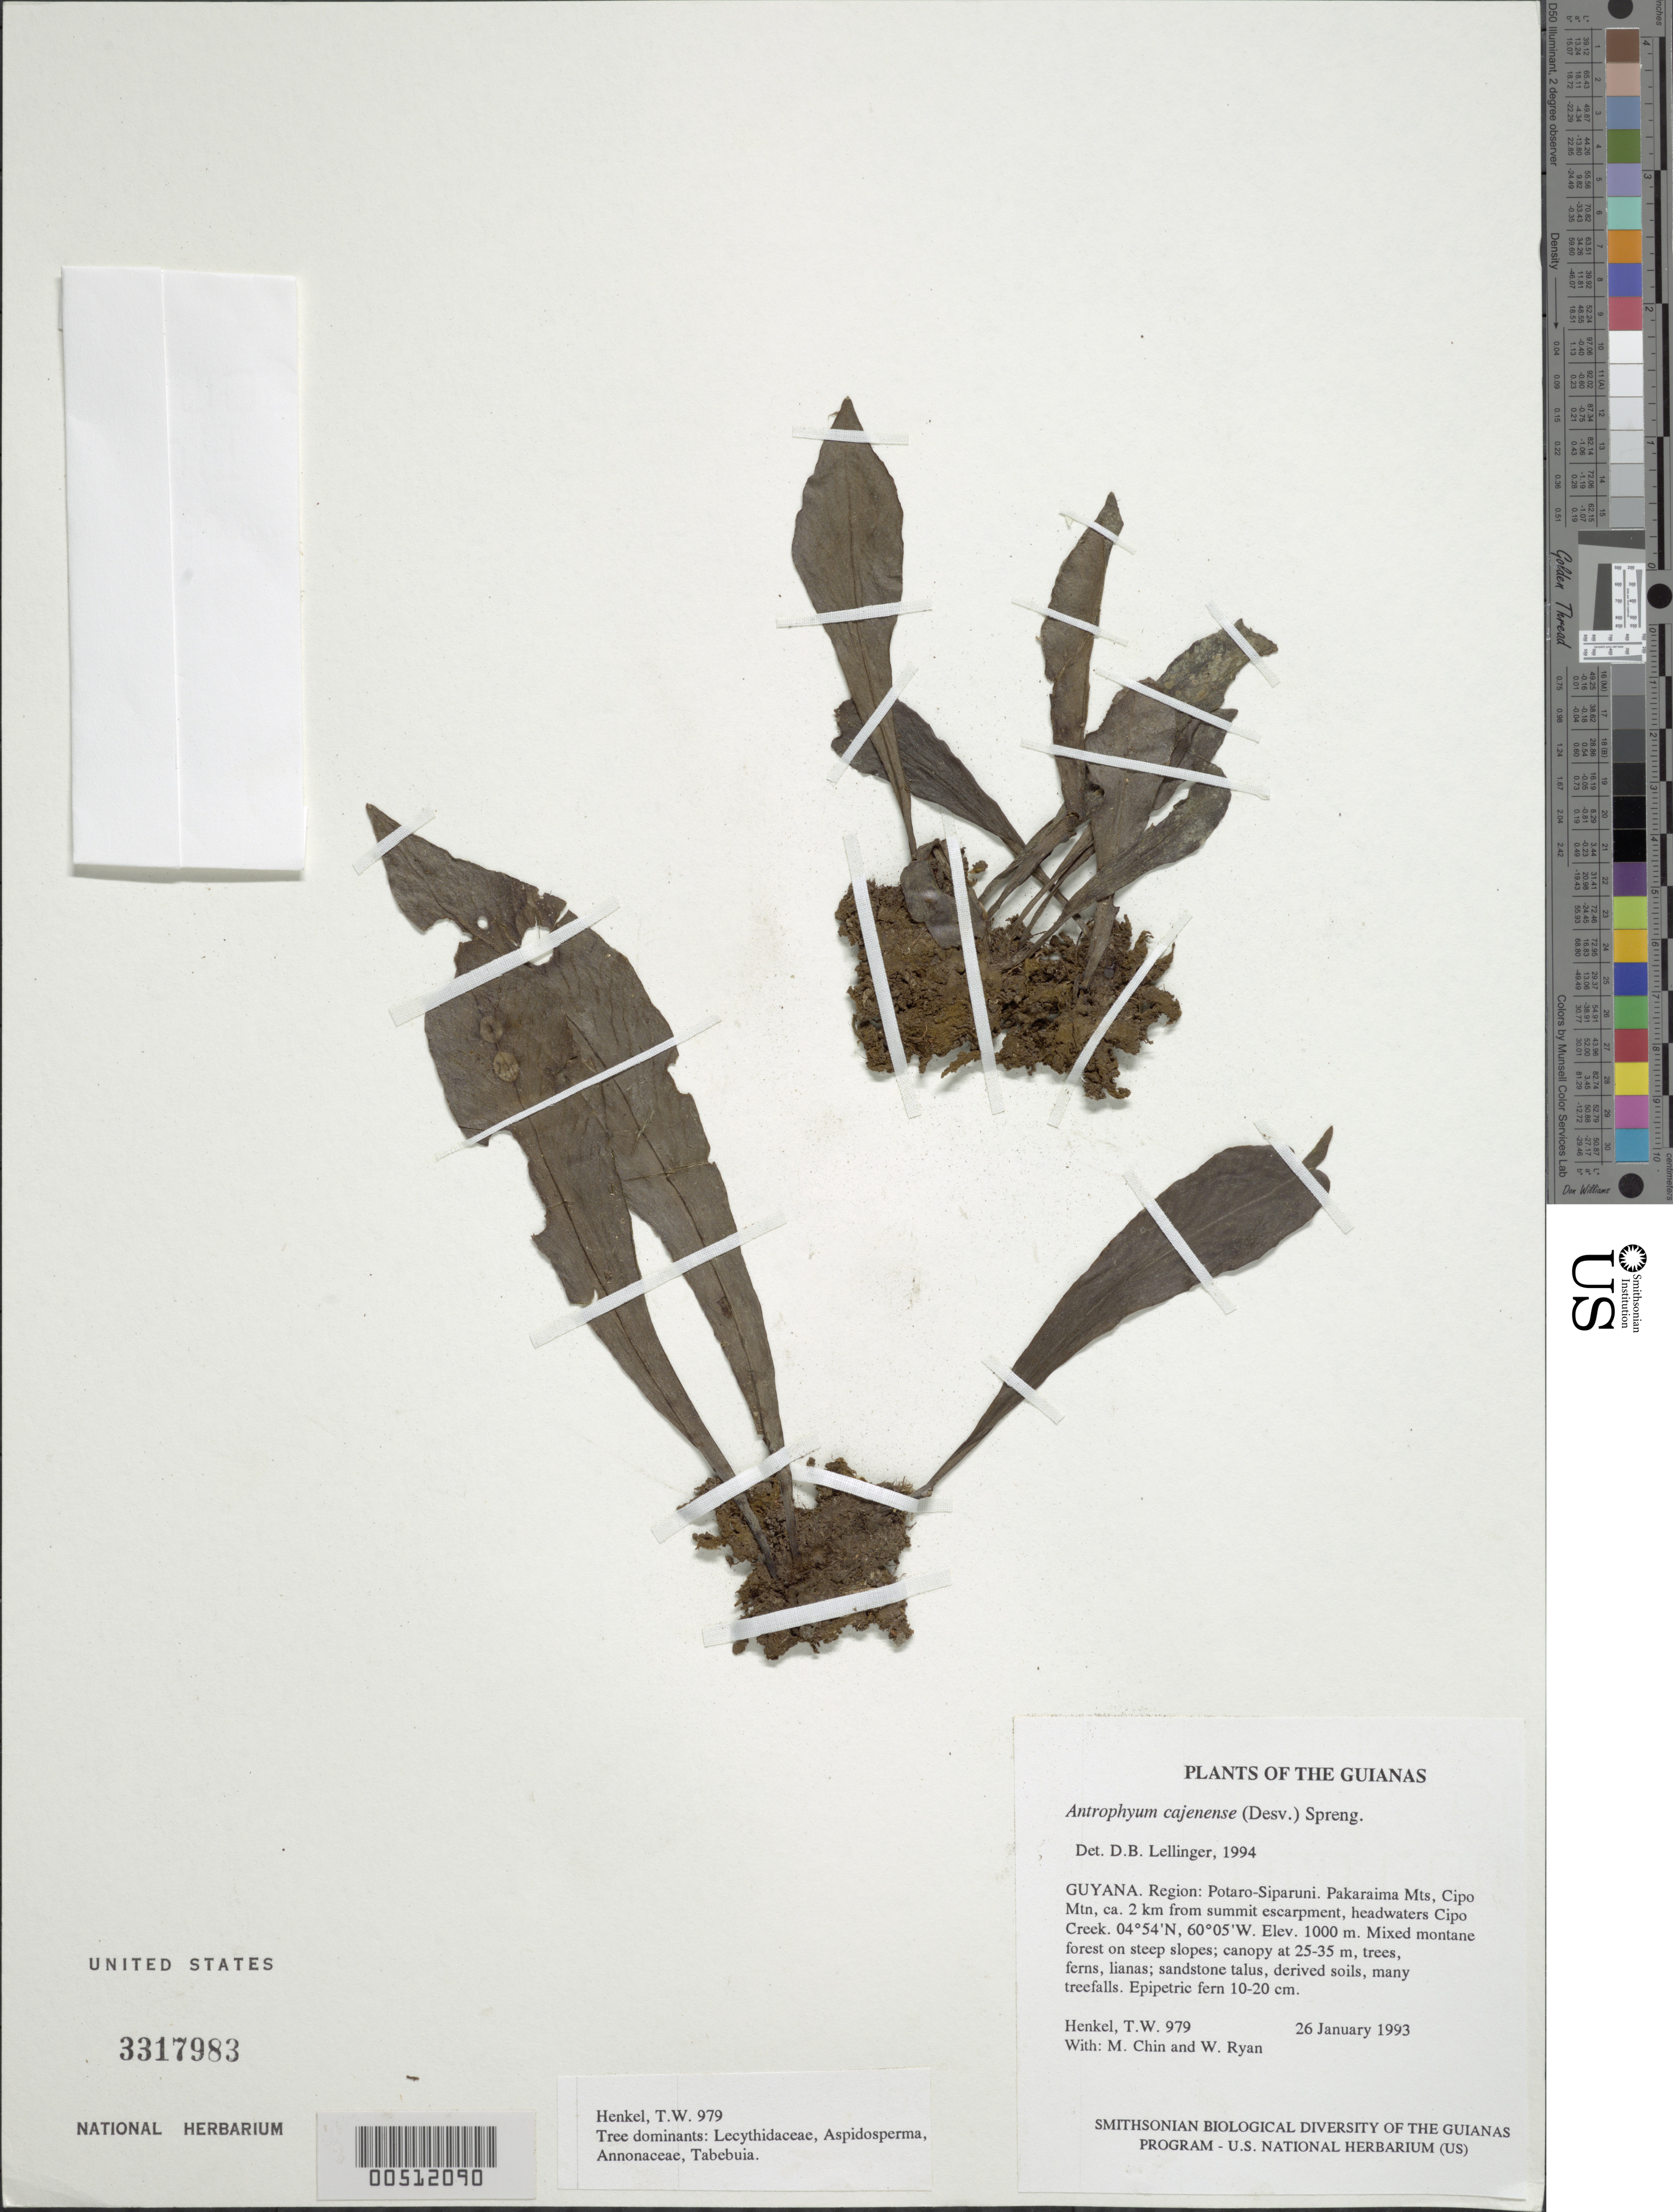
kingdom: Plantae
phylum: Tracheophyta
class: Polypodiopsida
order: Polypodiales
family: Pteridaceae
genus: Polytaenium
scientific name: Polytaenium cajenense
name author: (Desv.) Benedict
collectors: T. Henkel, M. Chin & W. Ryan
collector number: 979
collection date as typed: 26 January 1993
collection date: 1993-01-26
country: Guyana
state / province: Potaro-Siparuni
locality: Pakaraima Mts, Cipo Mtn, ca. 2 km from summit escarpment, headwaters Cipo Creek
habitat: Mixed montane forest on steep slopes; canopy at 25-35 m; sandstone talus, derived soils, many treefalls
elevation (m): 1000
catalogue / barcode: US 3317983